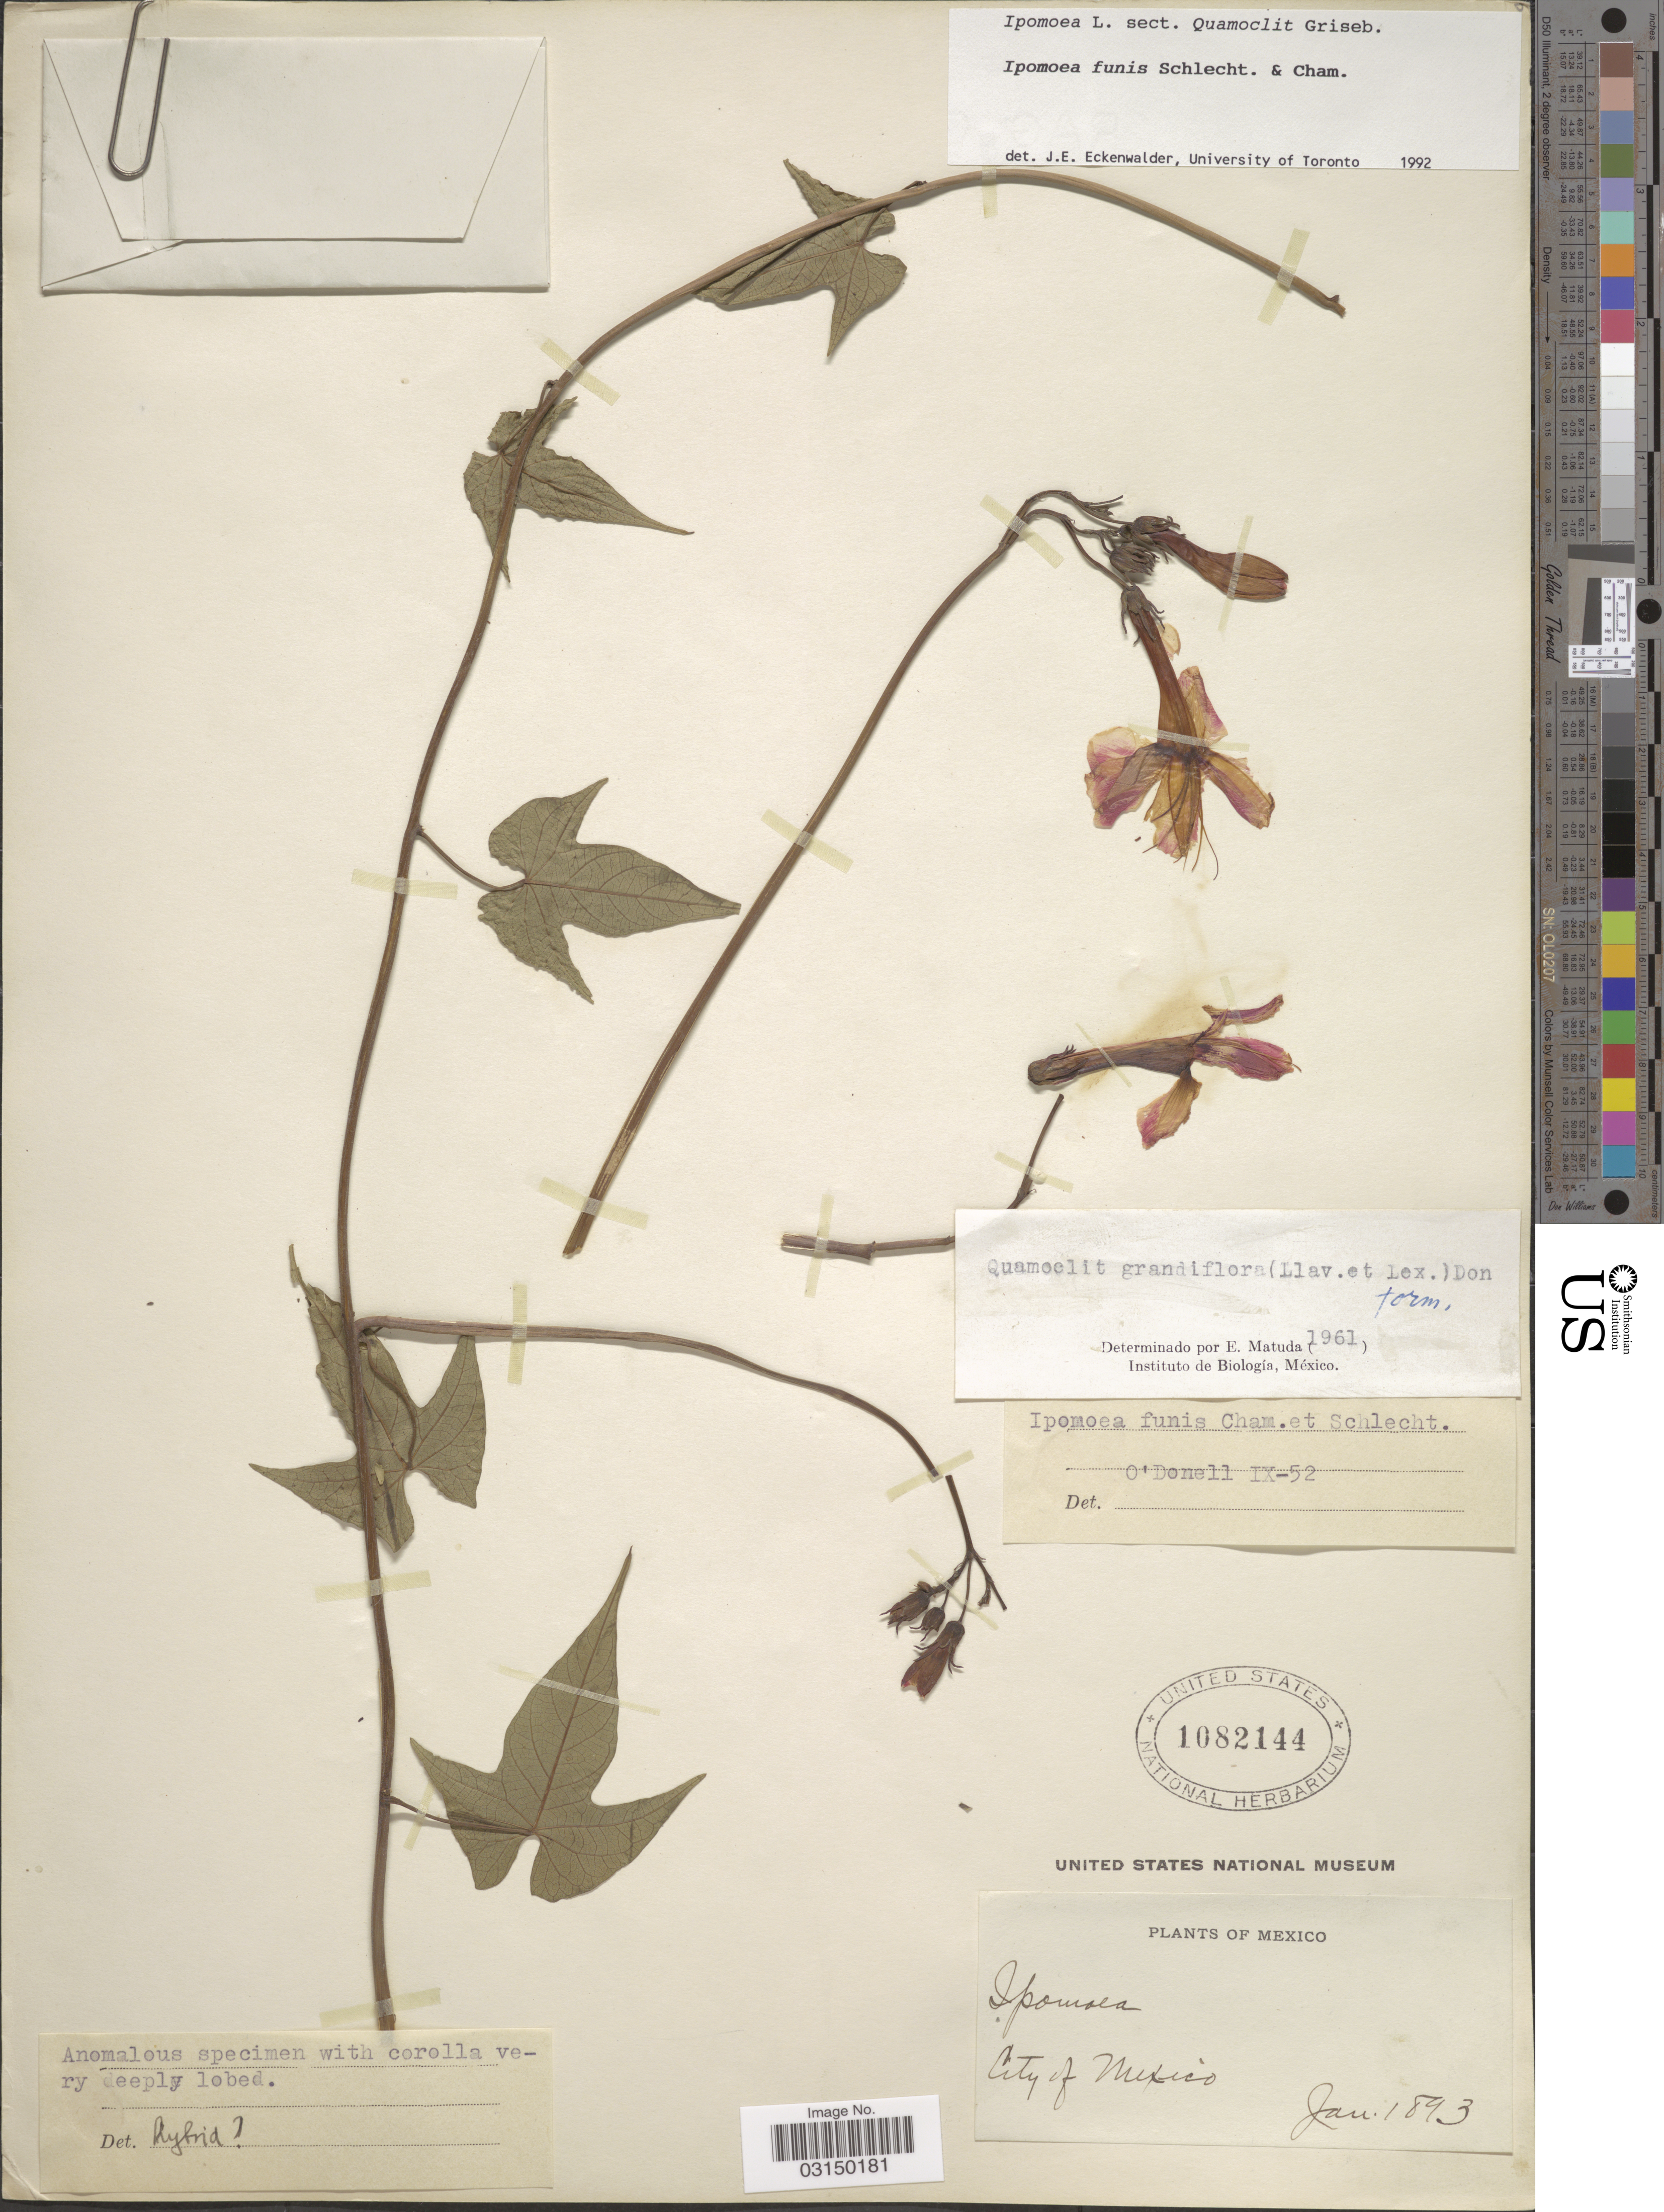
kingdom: Plantae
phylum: Tracheophyta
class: Magnoliopsida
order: Solanales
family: Convolvulaceae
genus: Ipomoea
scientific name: Ipomoea funis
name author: Schltdl. & Cham.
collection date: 1893-01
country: Mexico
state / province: México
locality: City of Mexico.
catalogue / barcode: US 1082144